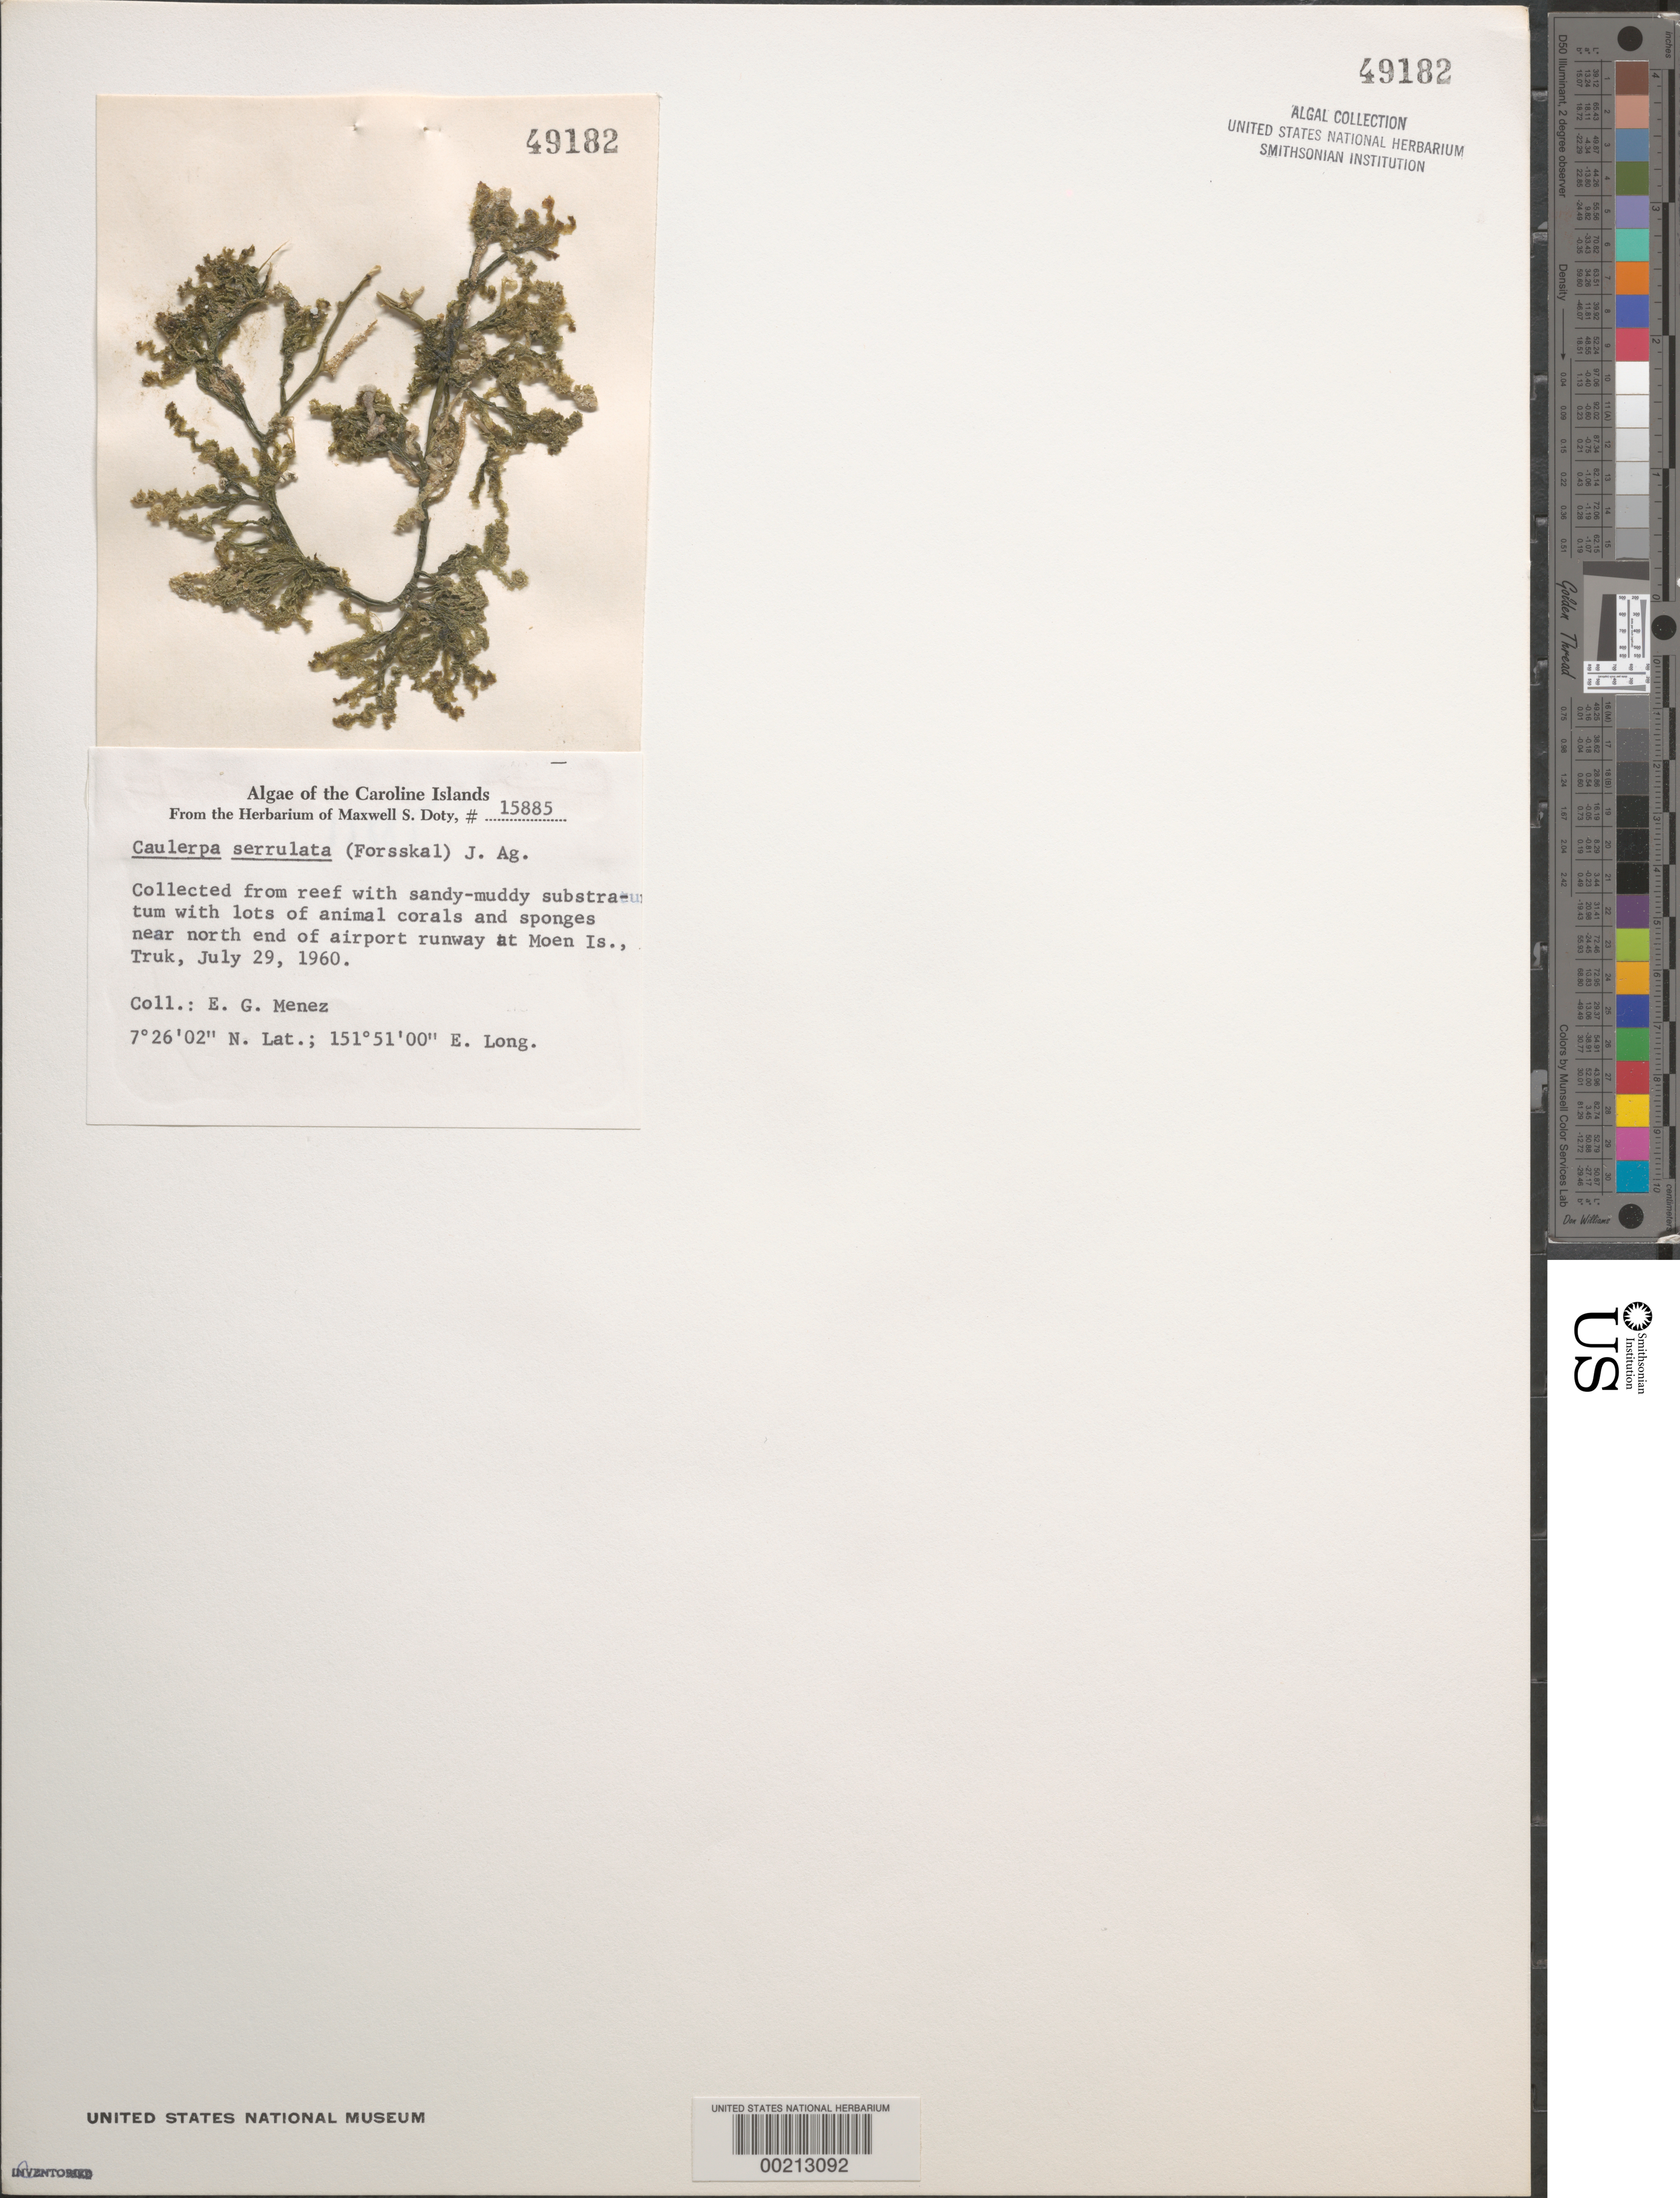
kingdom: Plantae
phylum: Chlorophyta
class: Ulvophyceae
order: Bryopsidales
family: Caulerpaceae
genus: Caulerpa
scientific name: Caulerpa serrulata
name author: (Forssk.) J. Agardh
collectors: Meñez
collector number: MSD 15885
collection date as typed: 29 Jul 1960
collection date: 1960-07-29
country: Micronesia, Federated States of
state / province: Truk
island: Moen [Wono]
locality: Near north end of airport runway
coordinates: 7 26' 02" N, 151 51' 00" E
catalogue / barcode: US 49182